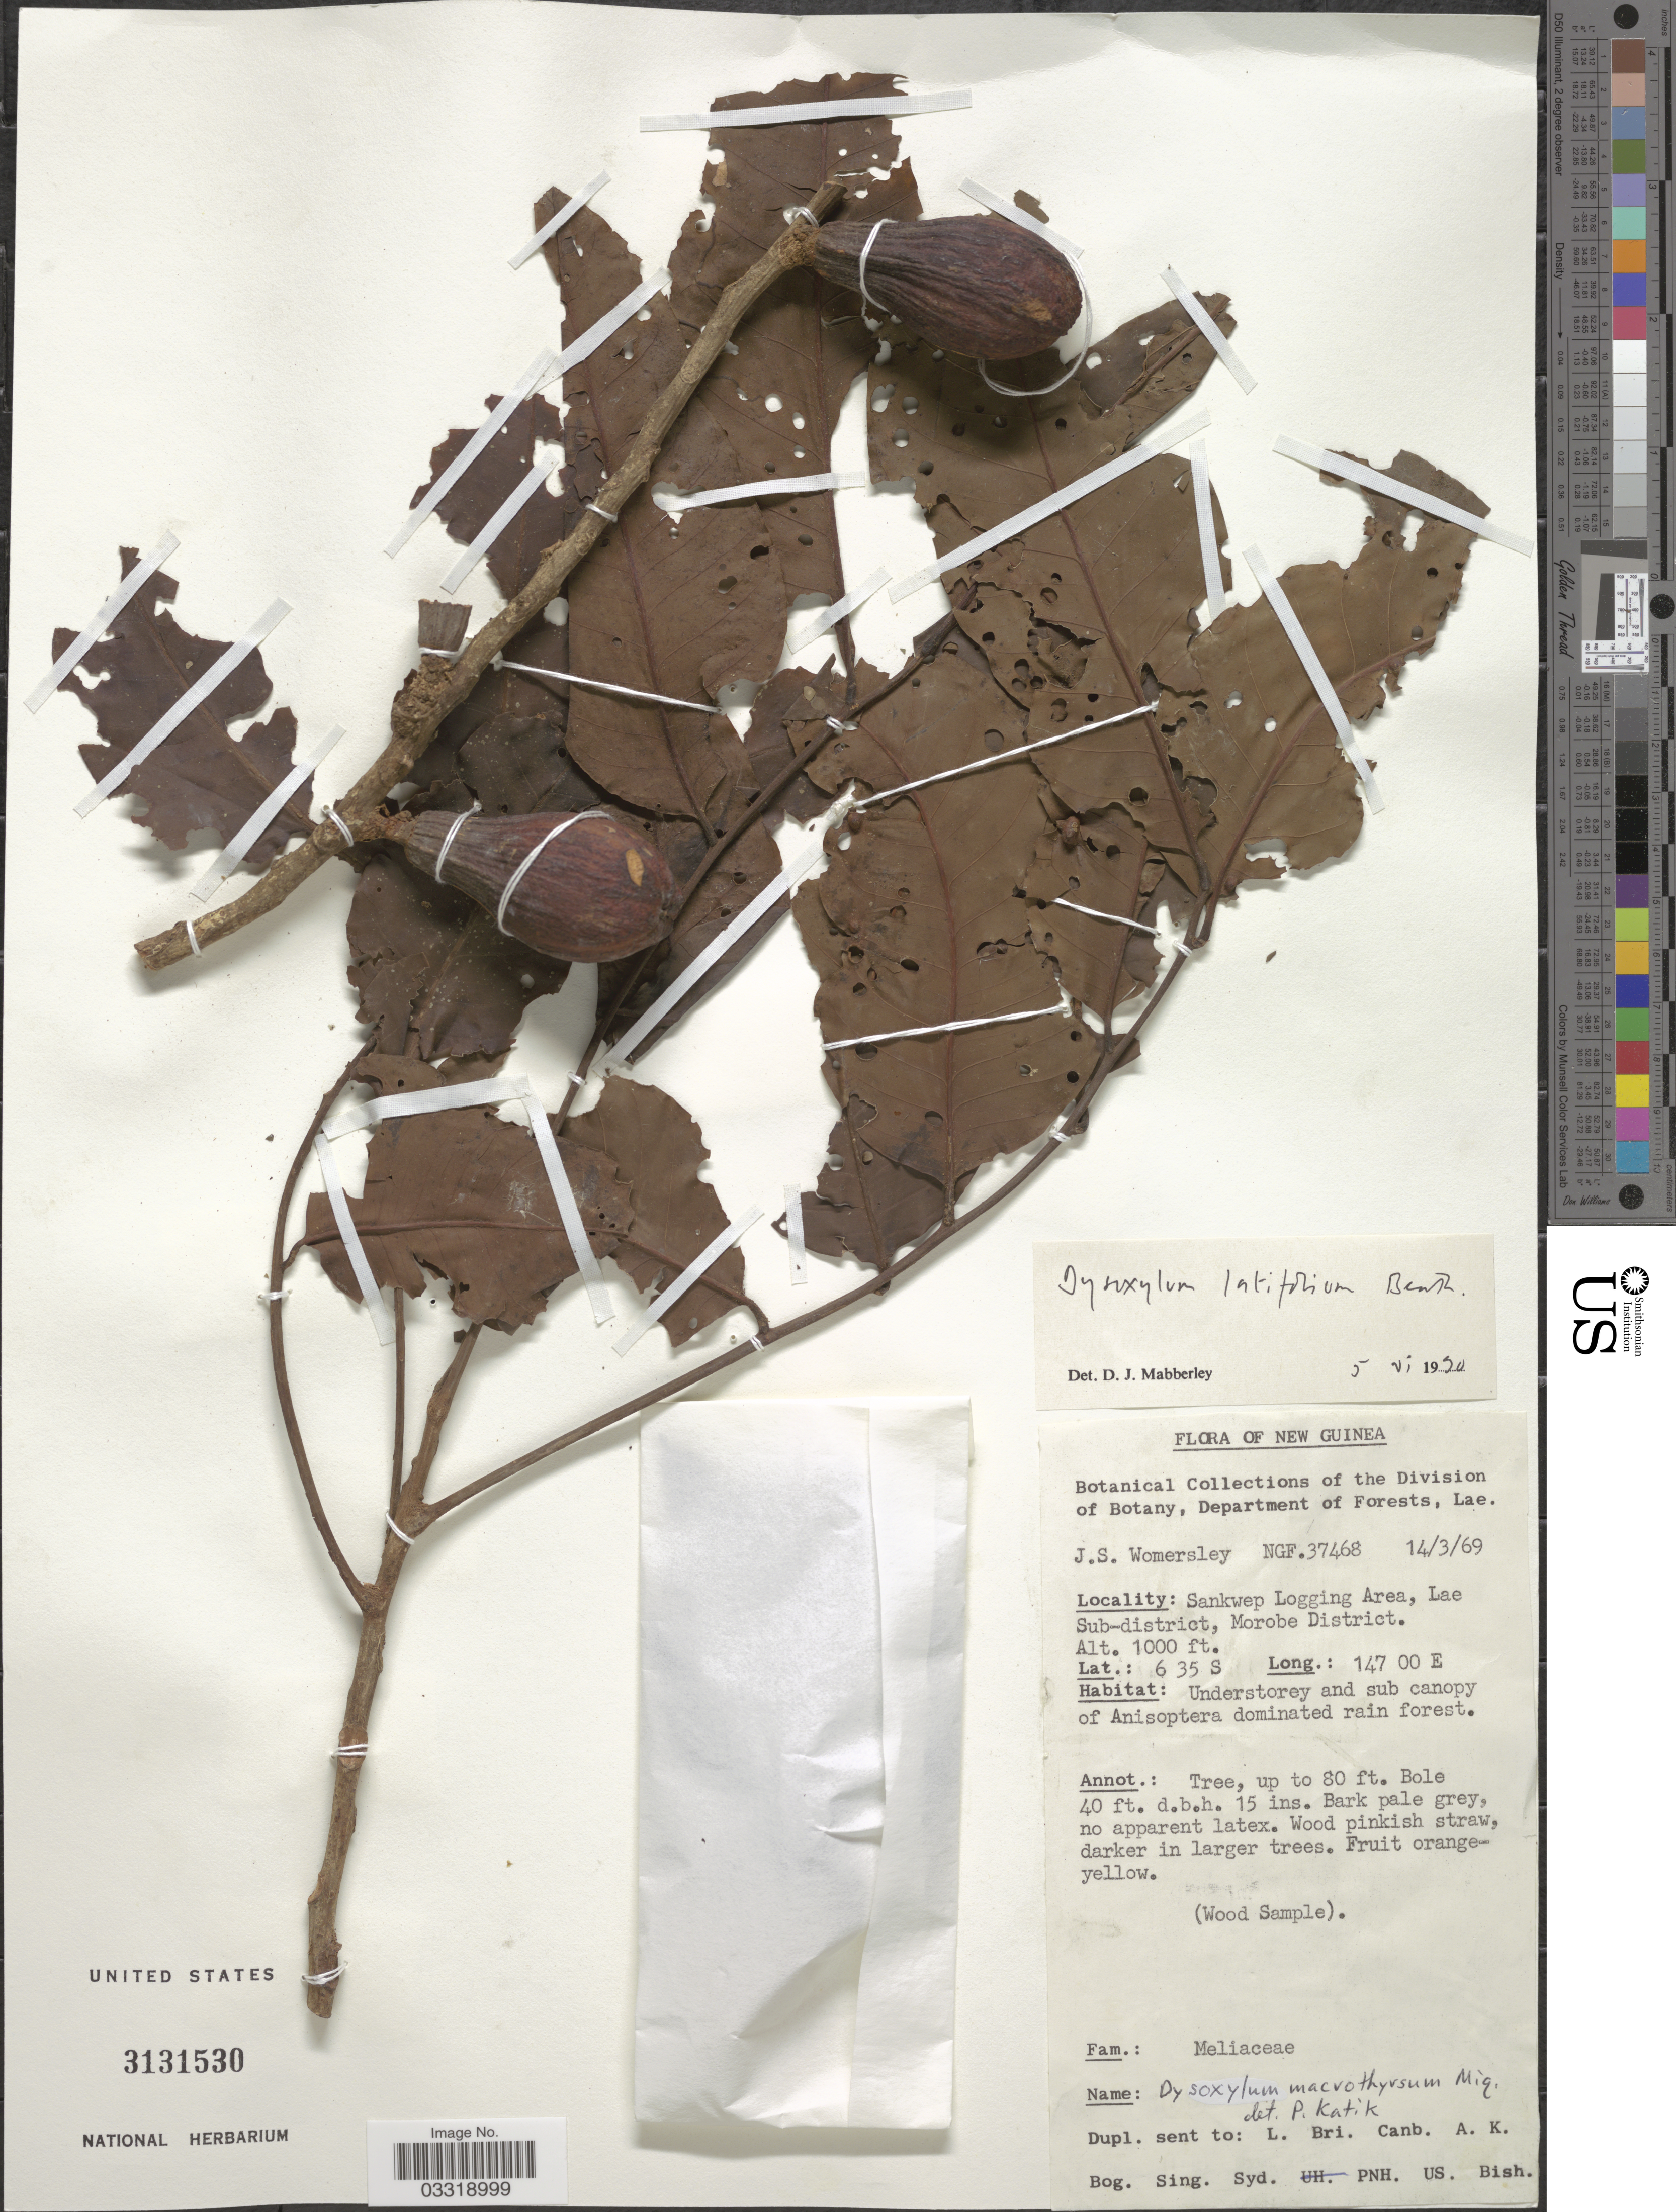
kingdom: Plantae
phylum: Tracheophyta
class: Magnoliopsida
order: Sapindales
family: Meliaceae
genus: Dysoxylum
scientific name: Dysoxylum latifolium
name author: Benth.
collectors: J. S. Womersley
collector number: NGF 37468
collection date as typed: Transcribed d/m/y: 14/3/69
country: Papua New Guinea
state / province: Morobe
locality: New Guinea. Sankwep Logging Area, Lae Sub-district, Morobe District.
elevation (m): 305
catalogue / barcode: US 3131530